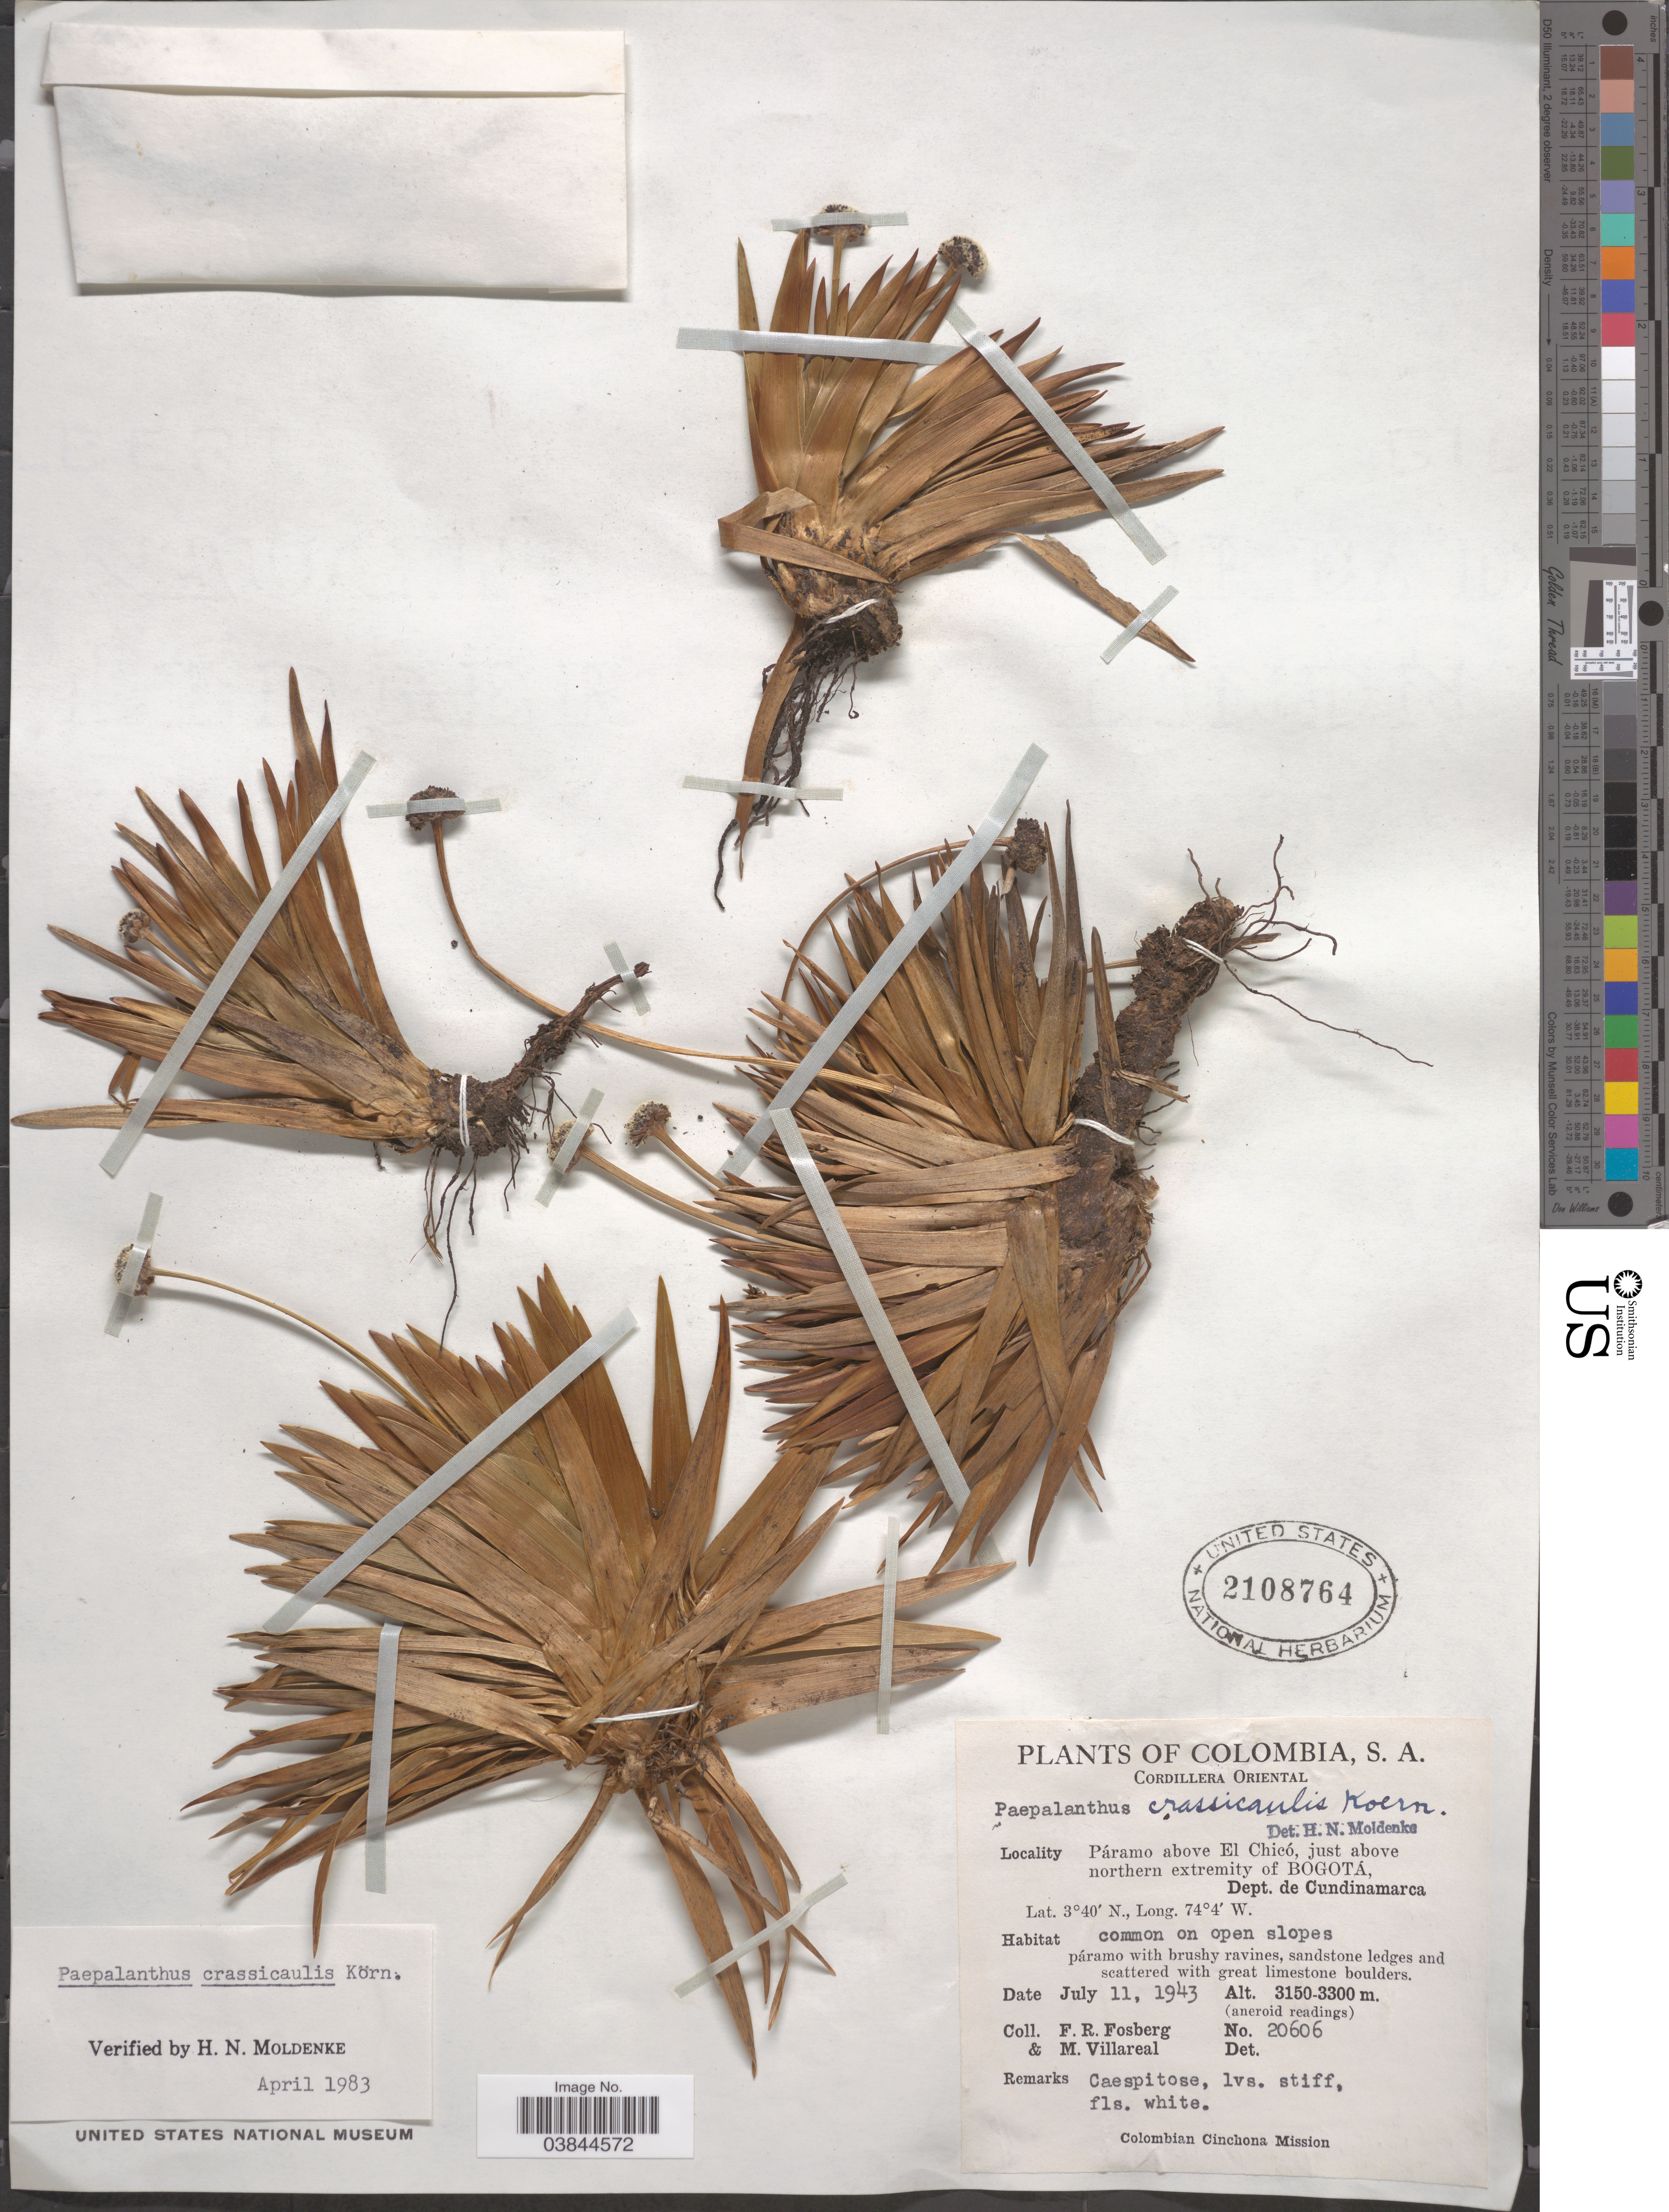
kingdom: Plantae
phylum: Tracheophyta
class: Liliopsida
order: Poales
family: Eriocaulaceae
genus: Paepalanthus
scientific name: Paepalanthus ensifolius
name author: (Kunth) Kunth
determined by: Sauthier, Laura Jeanne, (SPF), Universidade de Sao Paulo (BRAZIL)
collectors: F. R. Fosberg & M. Villarreal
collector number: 20606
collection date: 1943-07-11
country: Colombia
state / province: Cundinamarca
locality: Cordillera Oriental. Páramo above El Chicó, just above northern extremity of Bogotá, Dept. de Cundinamarca.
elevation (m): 3150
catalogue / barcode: US 2108764